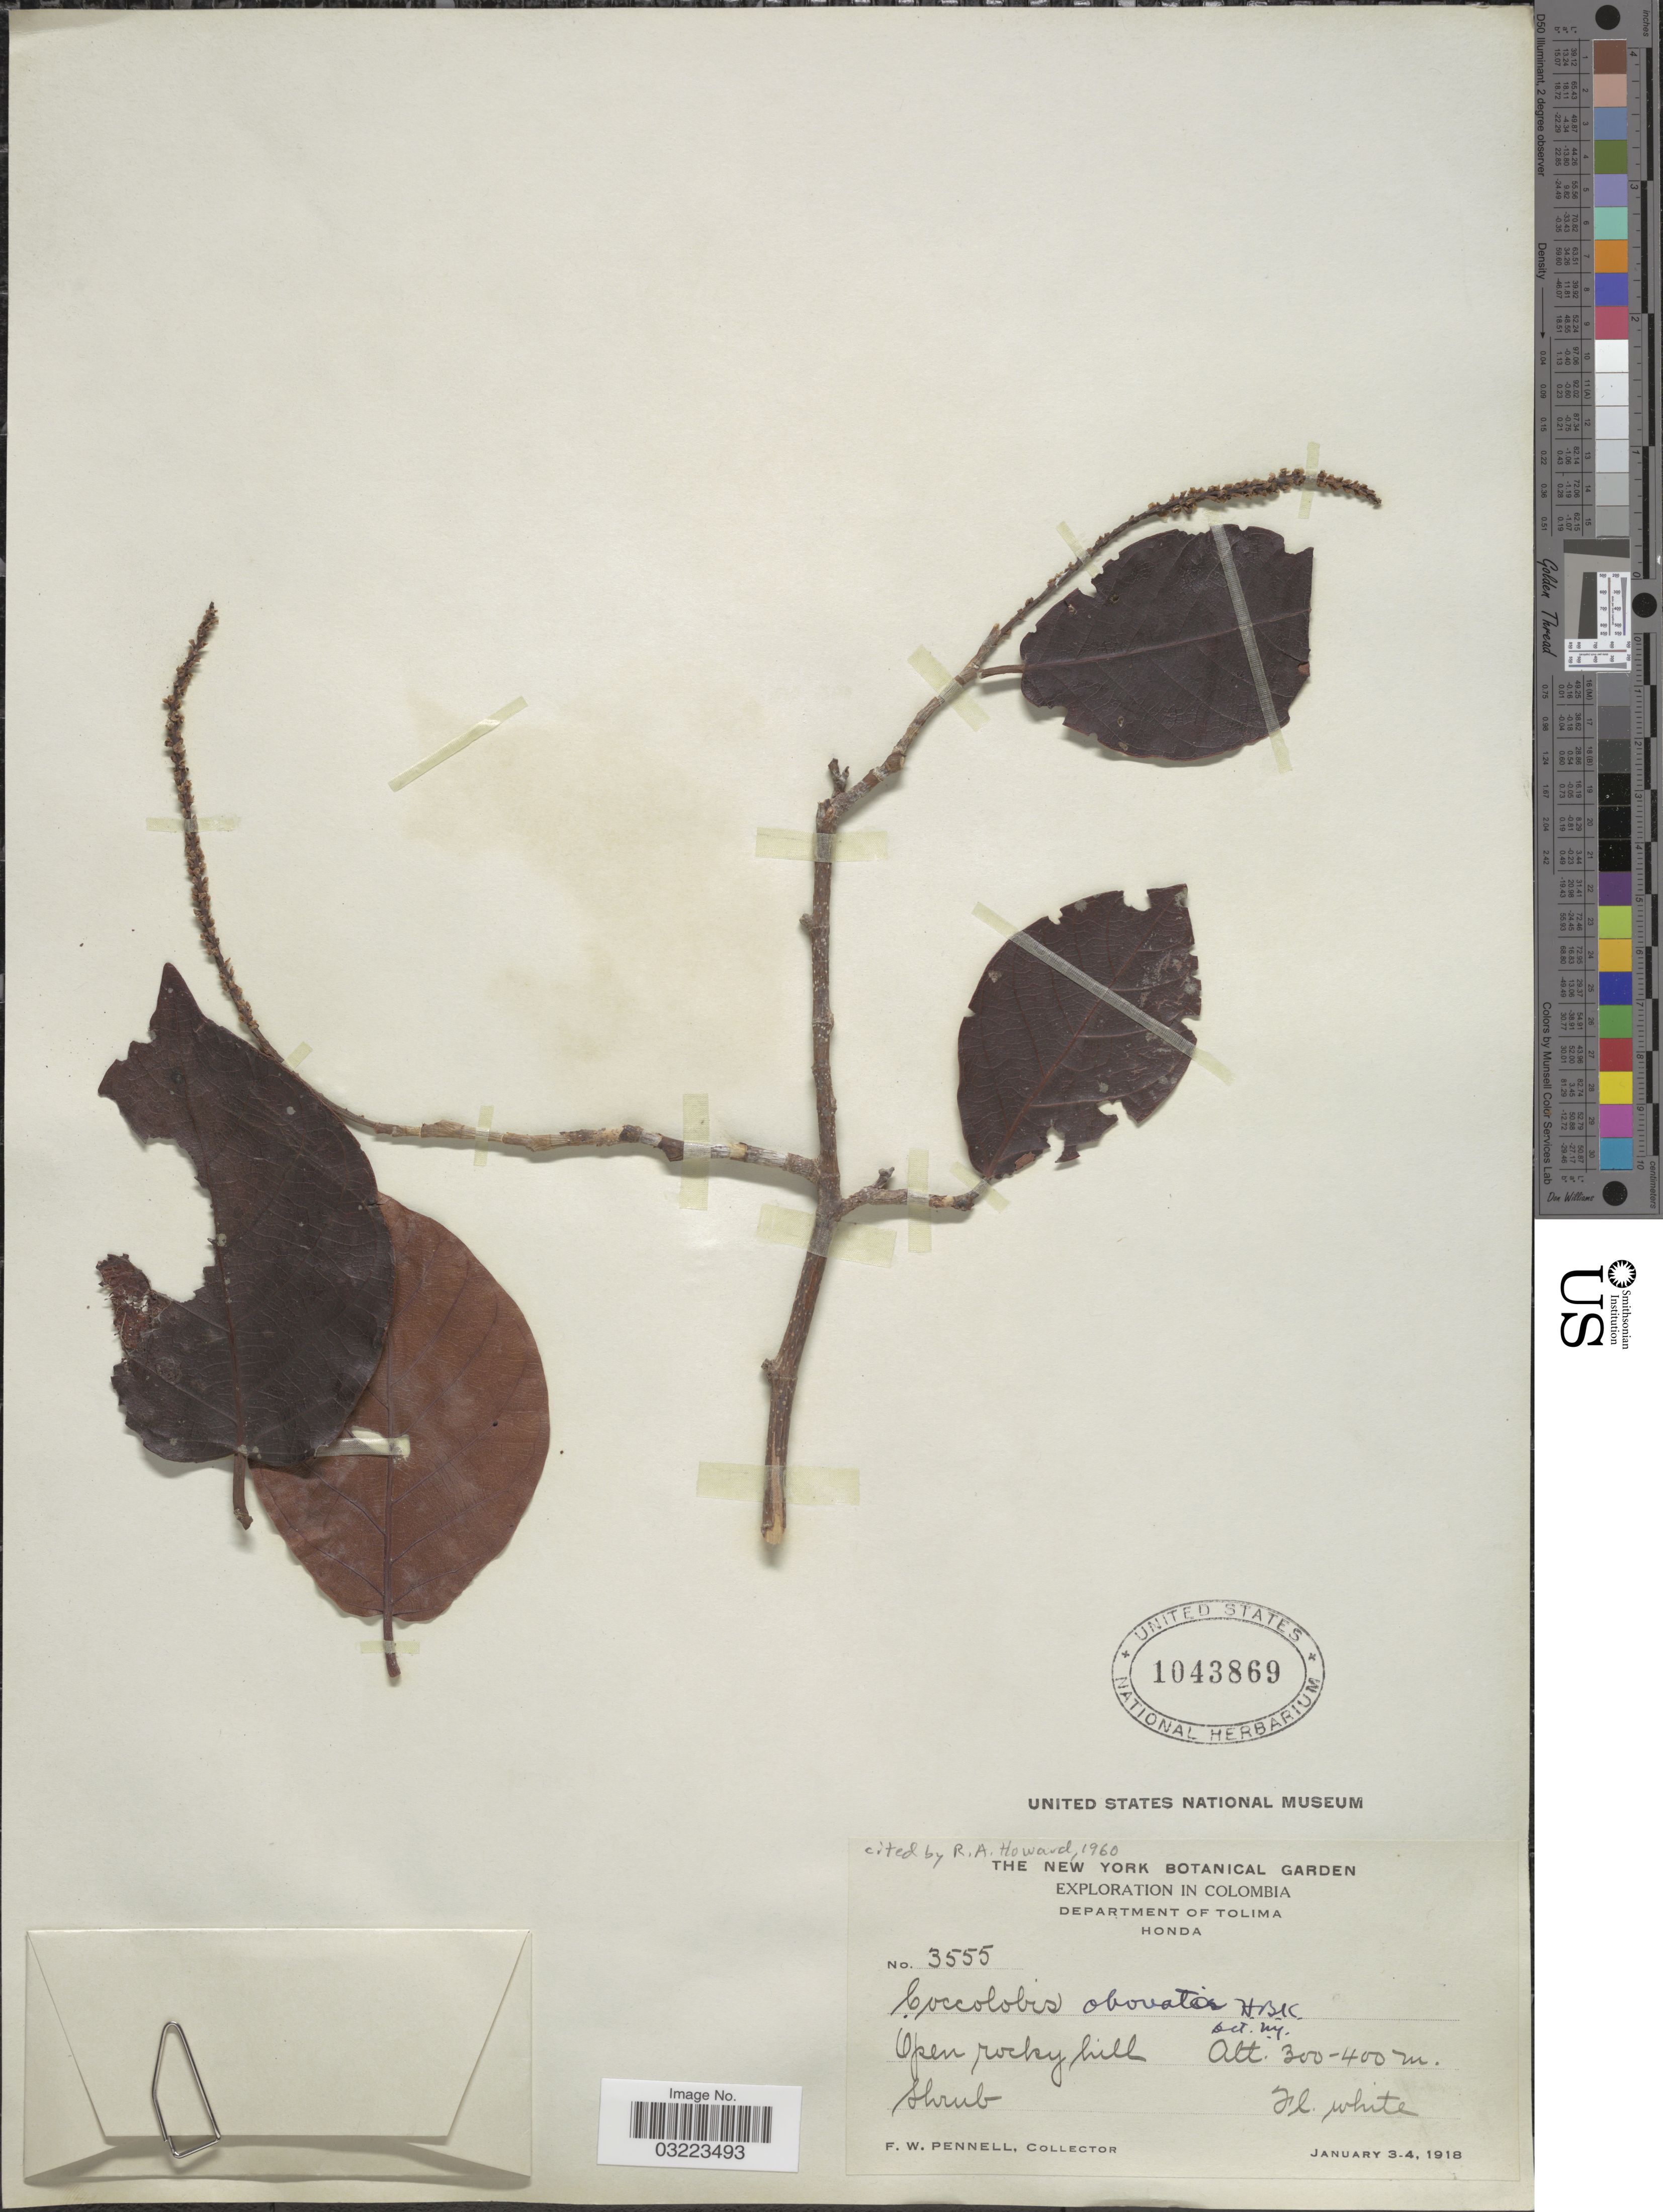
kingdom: Plantae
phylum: Tracheophyta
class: Magnoliopsida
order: Caryophyllales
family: Polygonaceae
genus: Coccoloba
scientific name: Coccoloba obovata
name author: Kunth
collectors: F. W. Pennell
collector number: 3555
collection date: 1918-01-03/1918-01-04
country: Colombia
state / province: Tolima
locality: Department of Tolima, Honda.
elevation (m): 300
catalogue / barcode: US 1043869